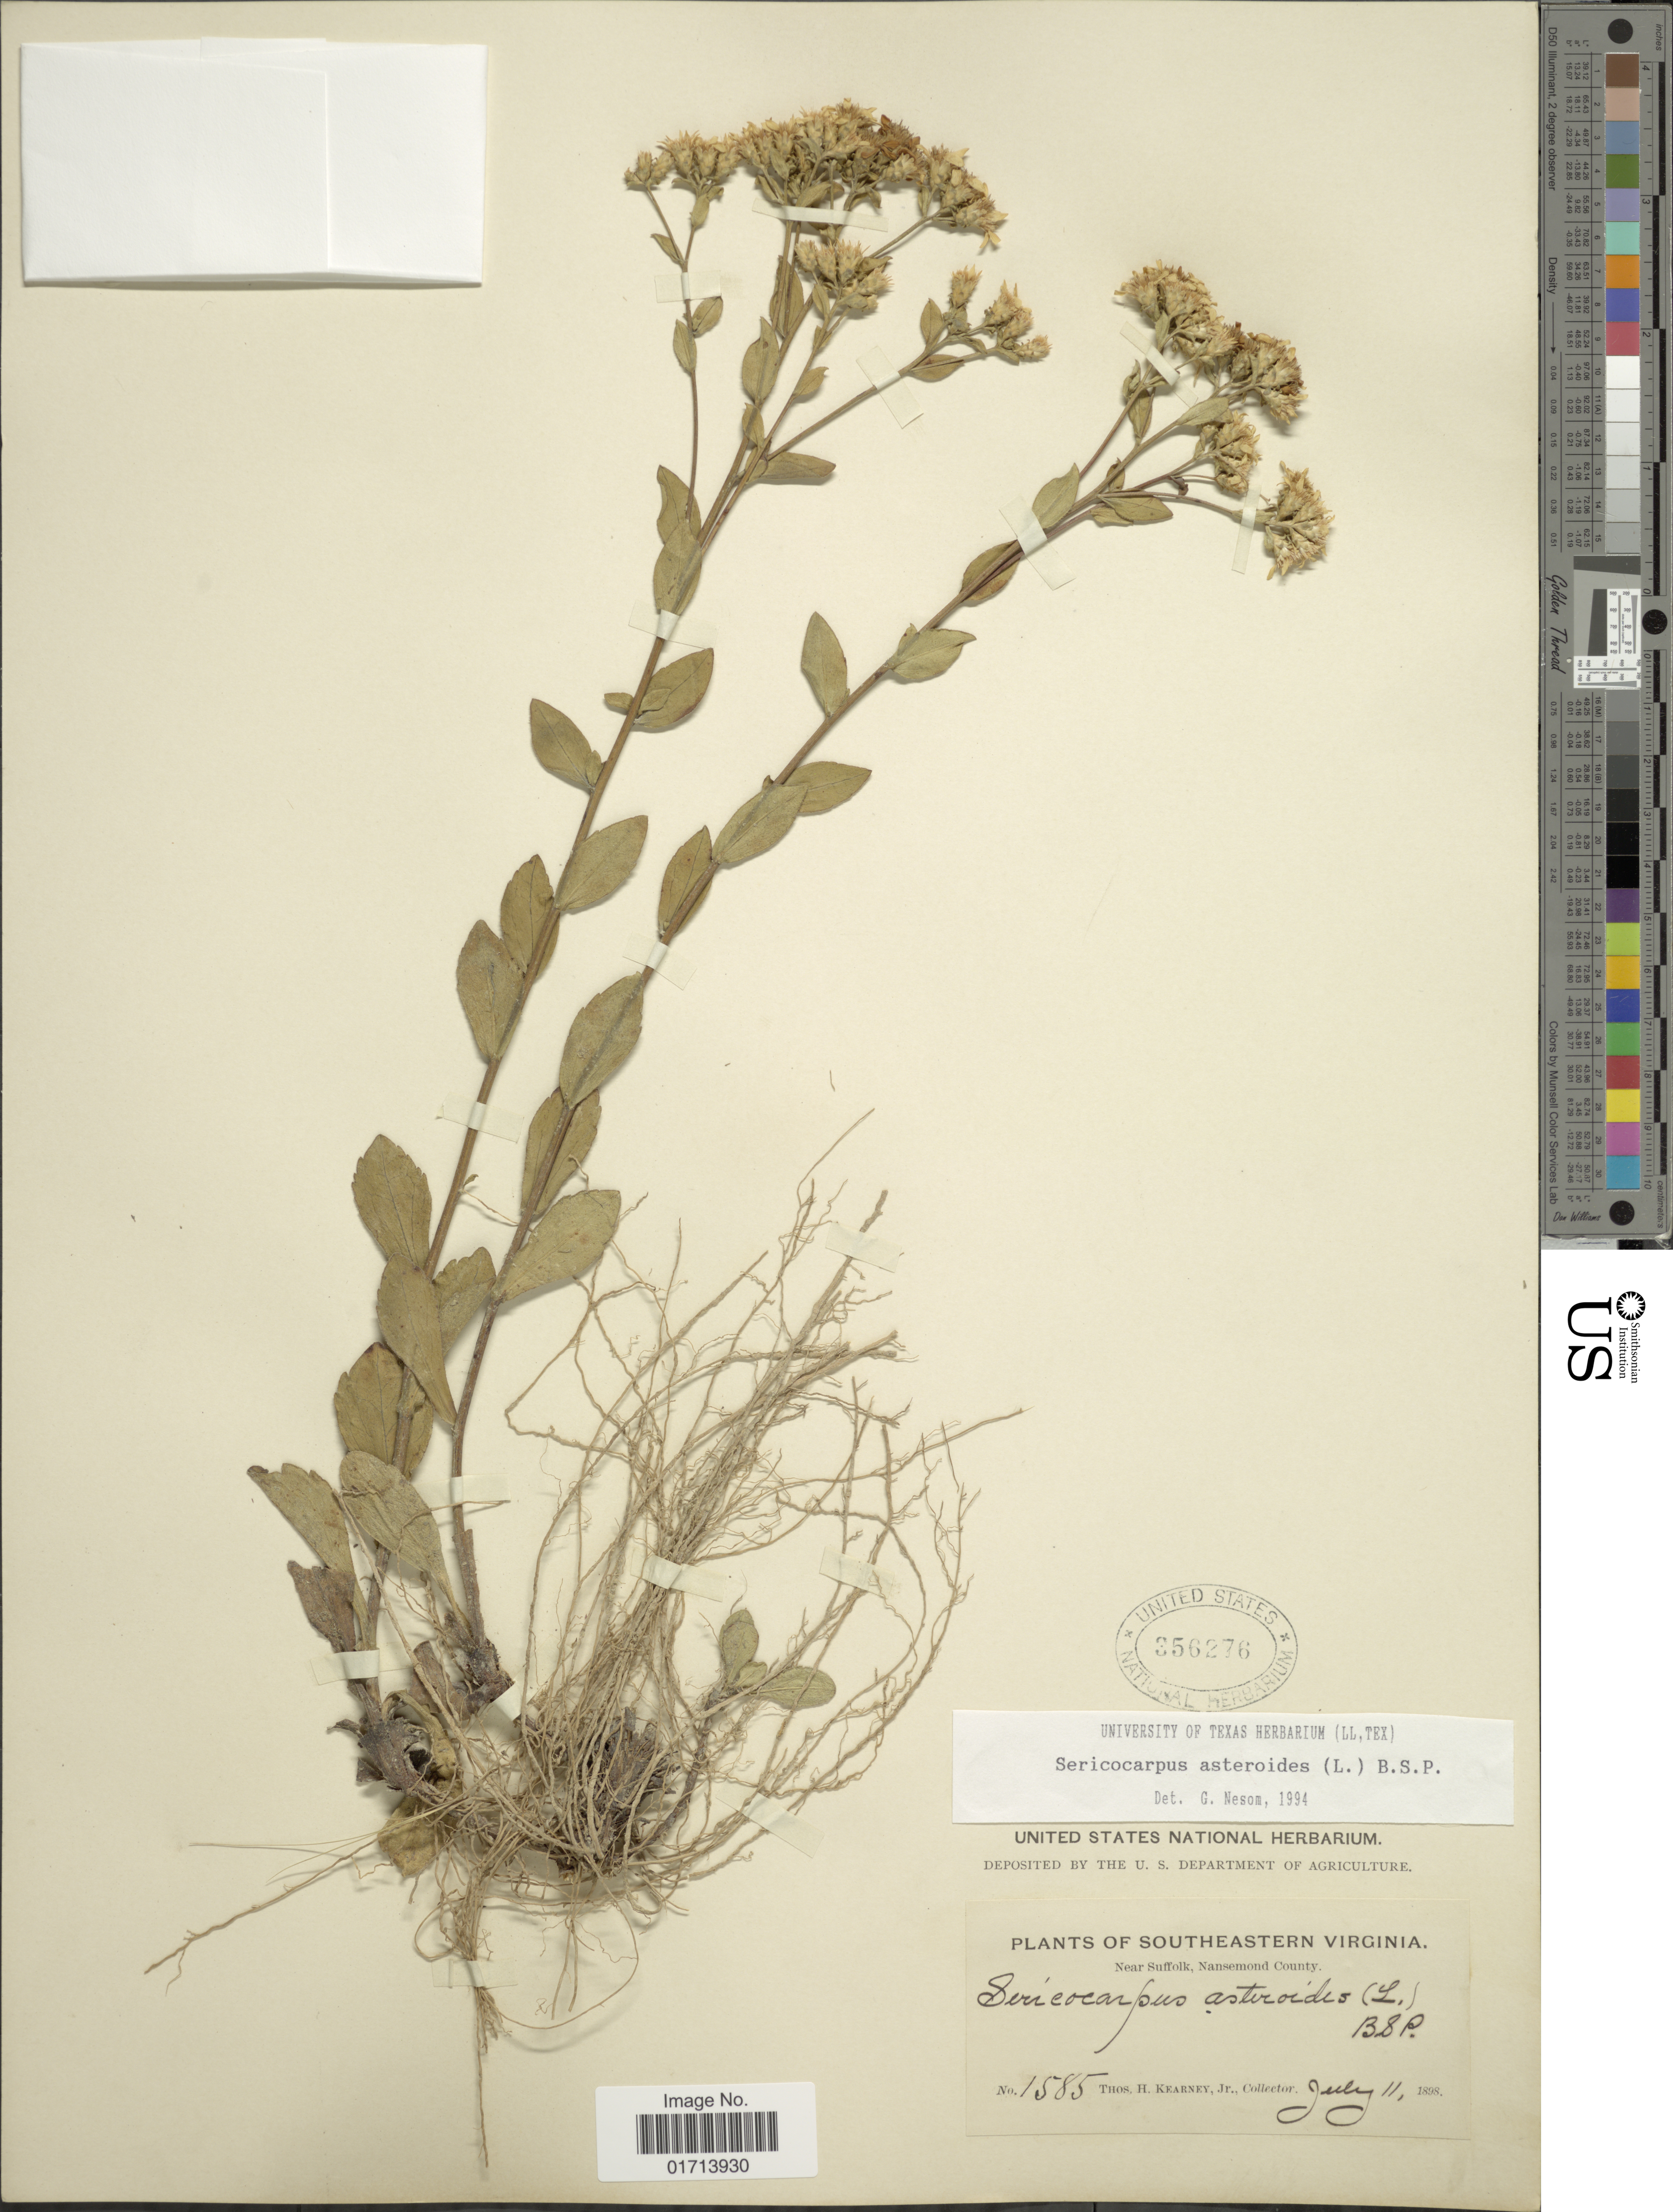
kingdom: Plantae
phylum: Tracheophyta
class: Magnoliopsida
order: Asterales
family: Asteraceae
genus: Sericocarpus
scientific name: Sericocarpus asteroides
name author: (L.) Britton, Stearns & Poggenb.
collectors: T. H. Kearney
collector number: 1585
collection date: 1898-07-11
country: United States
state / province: Virginia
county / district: City of Suffolk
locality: Southeastern Virginia, near Suffolk, Nansemond County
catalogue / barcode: US 356276